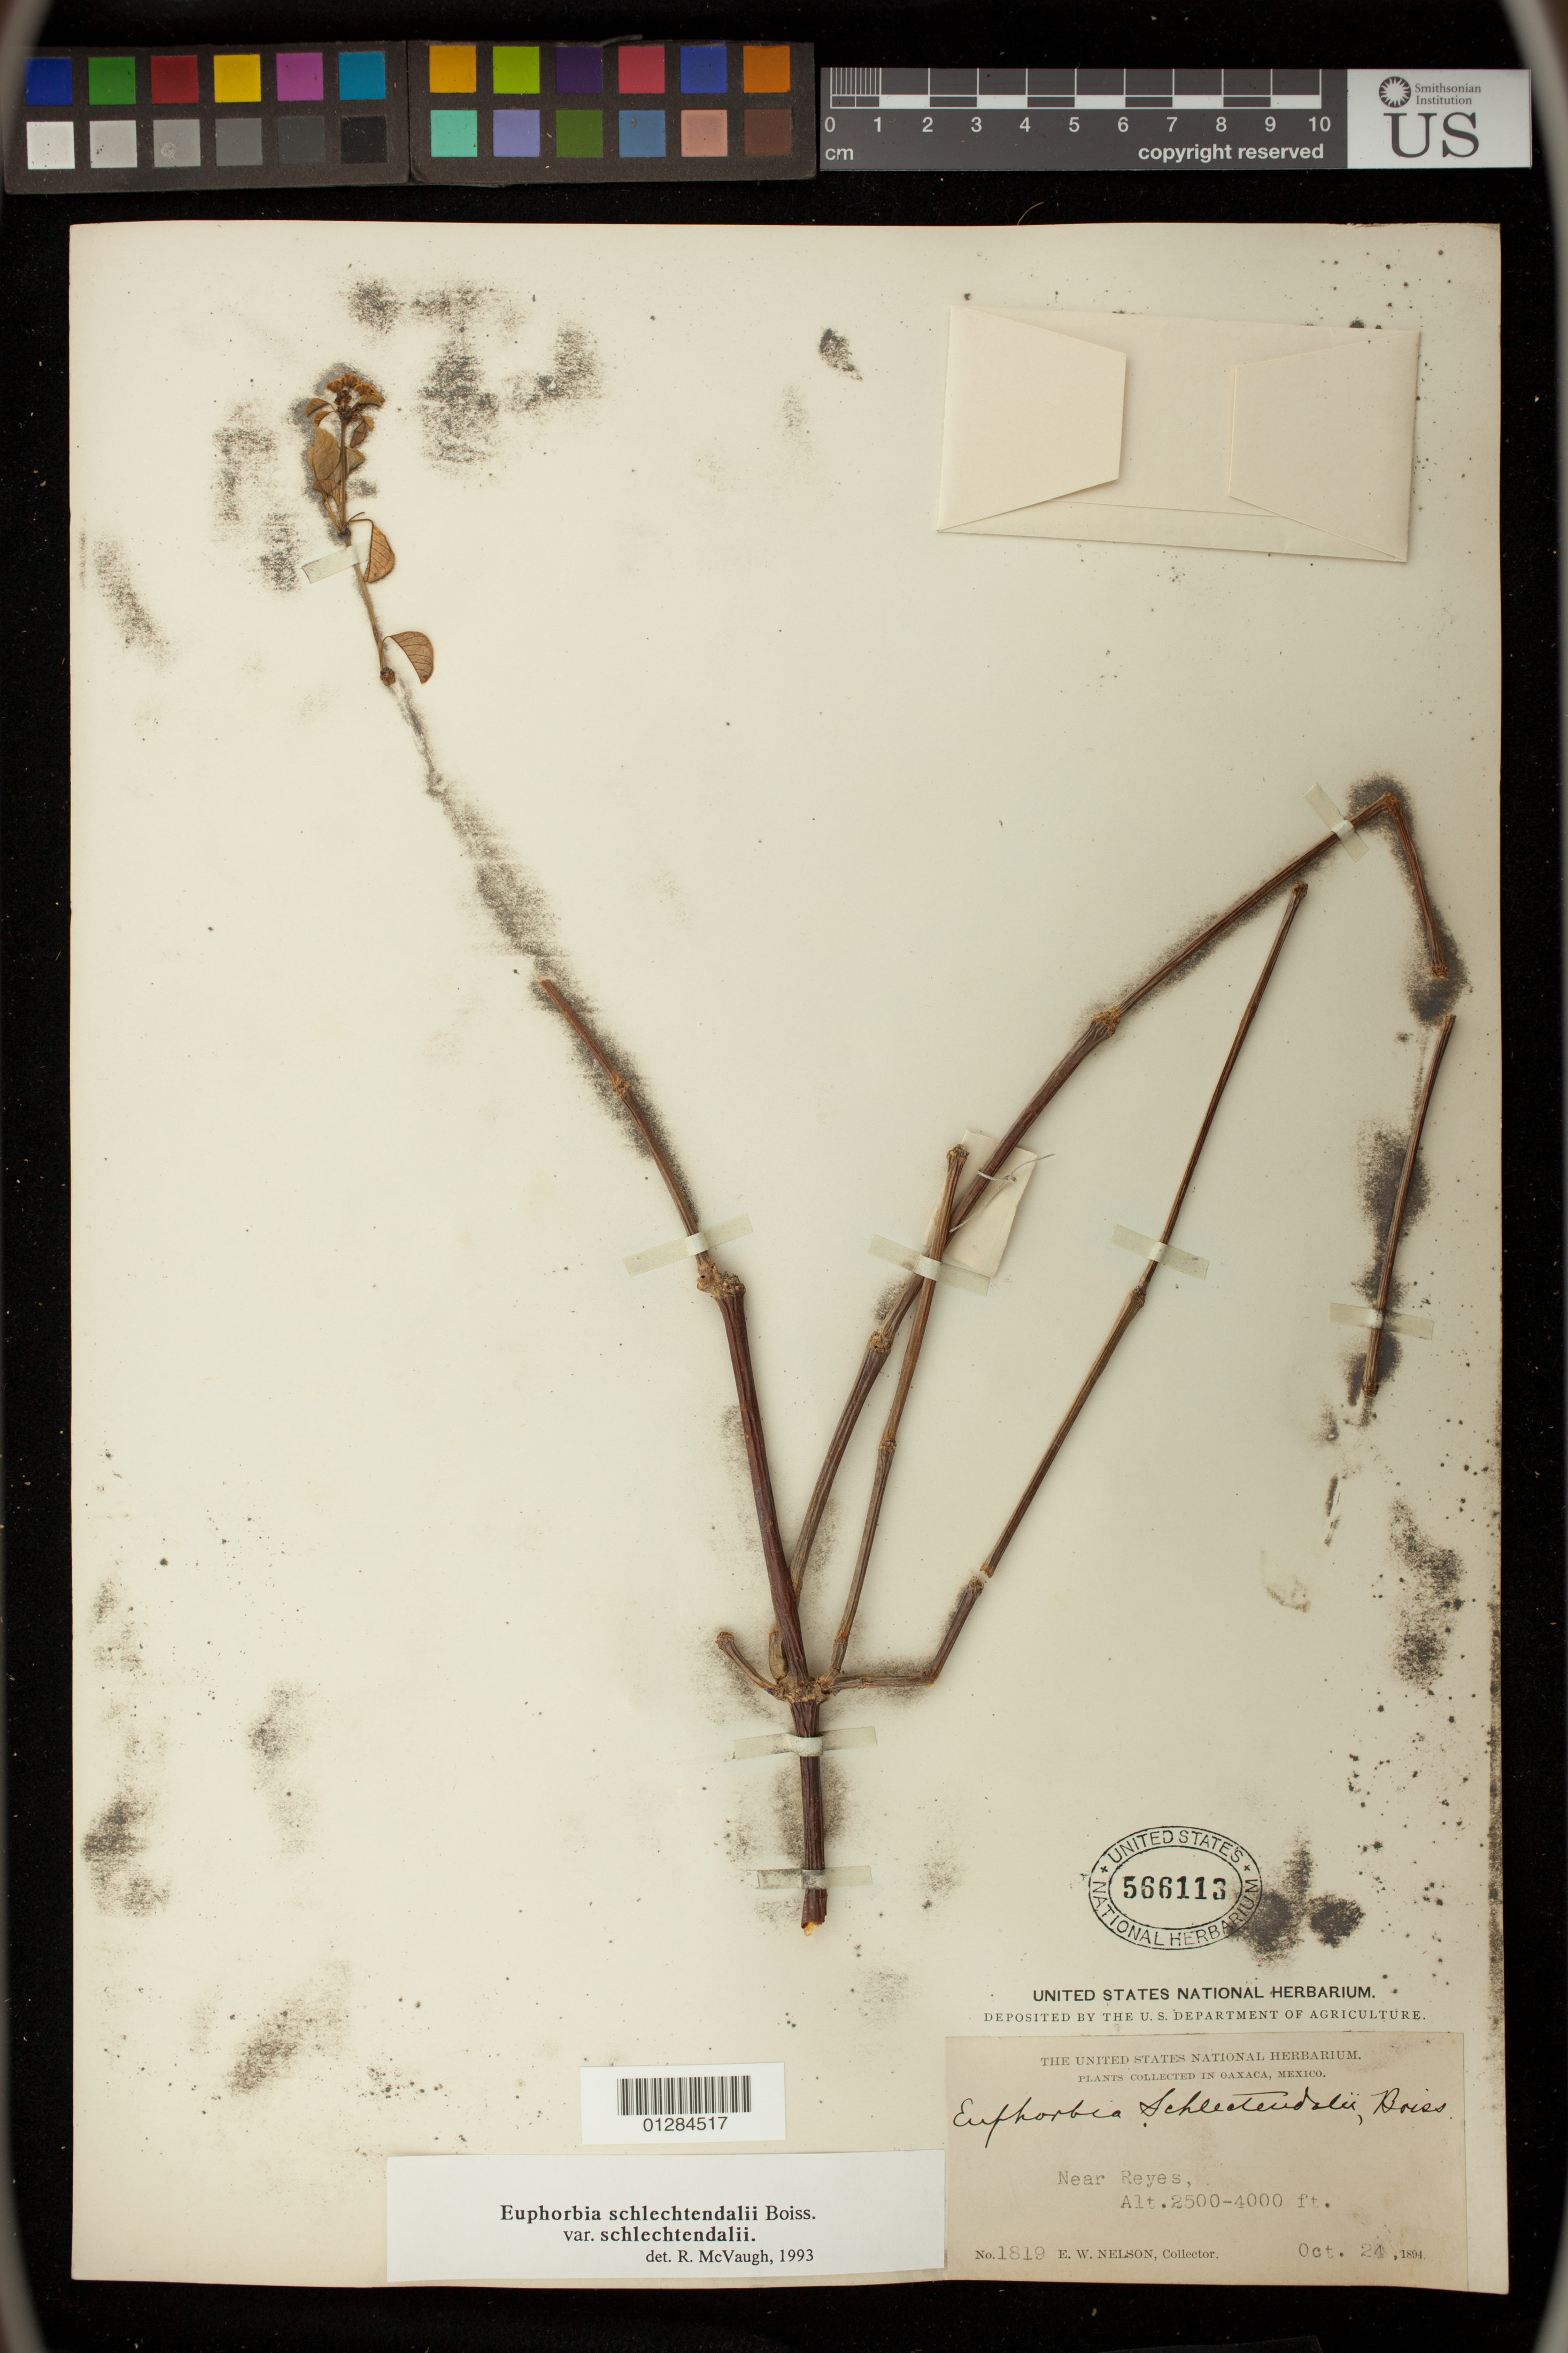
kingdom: Plantae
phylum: Tracheophyta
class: Magnoliopsida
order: Malpighiales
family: Euphorbiaceae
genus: Euphorbia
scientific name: Euphorbia schlechtendalii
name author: Boiss.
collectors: E. W. Nelson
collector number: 1819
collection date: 1894-10-24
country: Mexico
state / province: Oaxaca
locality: Near Reyes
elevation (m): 762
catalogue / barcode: US 566113